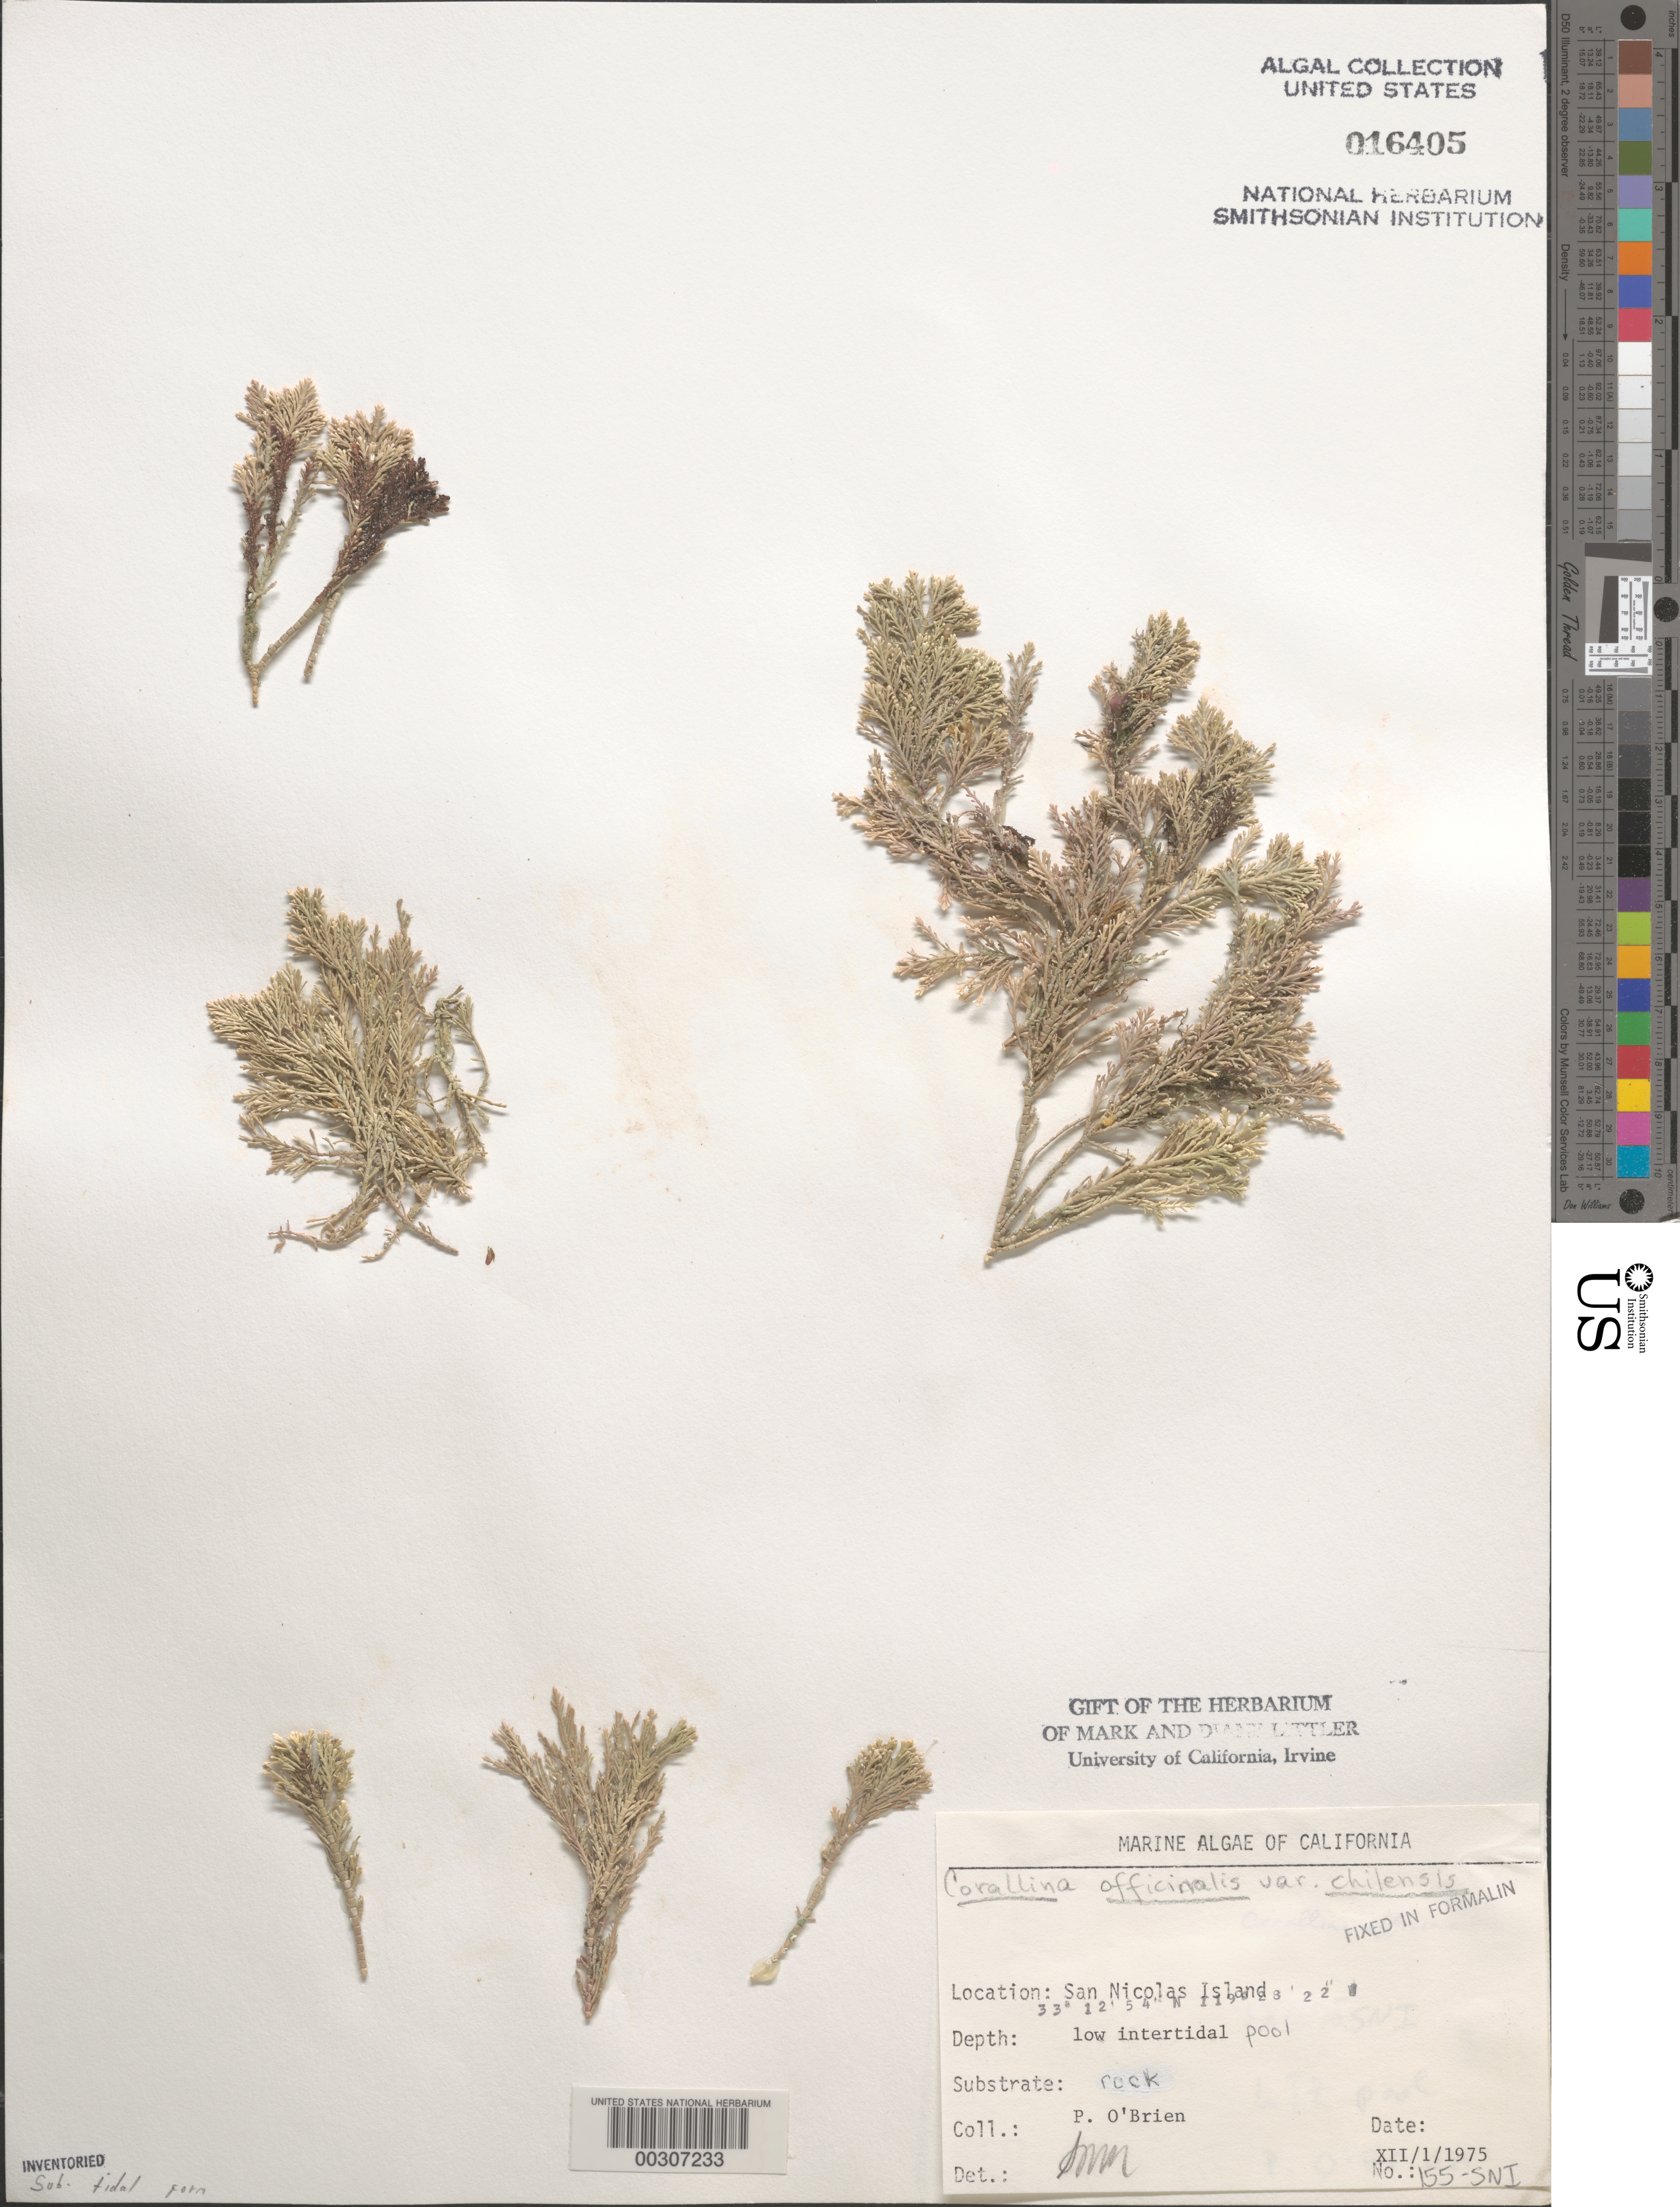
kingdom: Plantae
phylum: Rhodophyta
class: Florideophyceae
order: Corallinales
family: Corallinaceae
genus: Corallina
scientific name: Corallina officinalis var. chilensis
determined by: Murray, S. N.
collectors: P. O'Brien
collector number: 155-sni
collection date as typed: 01 Dec 1975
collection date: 1975-12-01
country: United States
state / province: California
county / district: Ventura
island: San Nicolas Island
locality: Dutch Harbor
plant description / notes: BLM-SOCALBIGHT Rocky Intertidal Survey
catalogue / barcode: US 16405